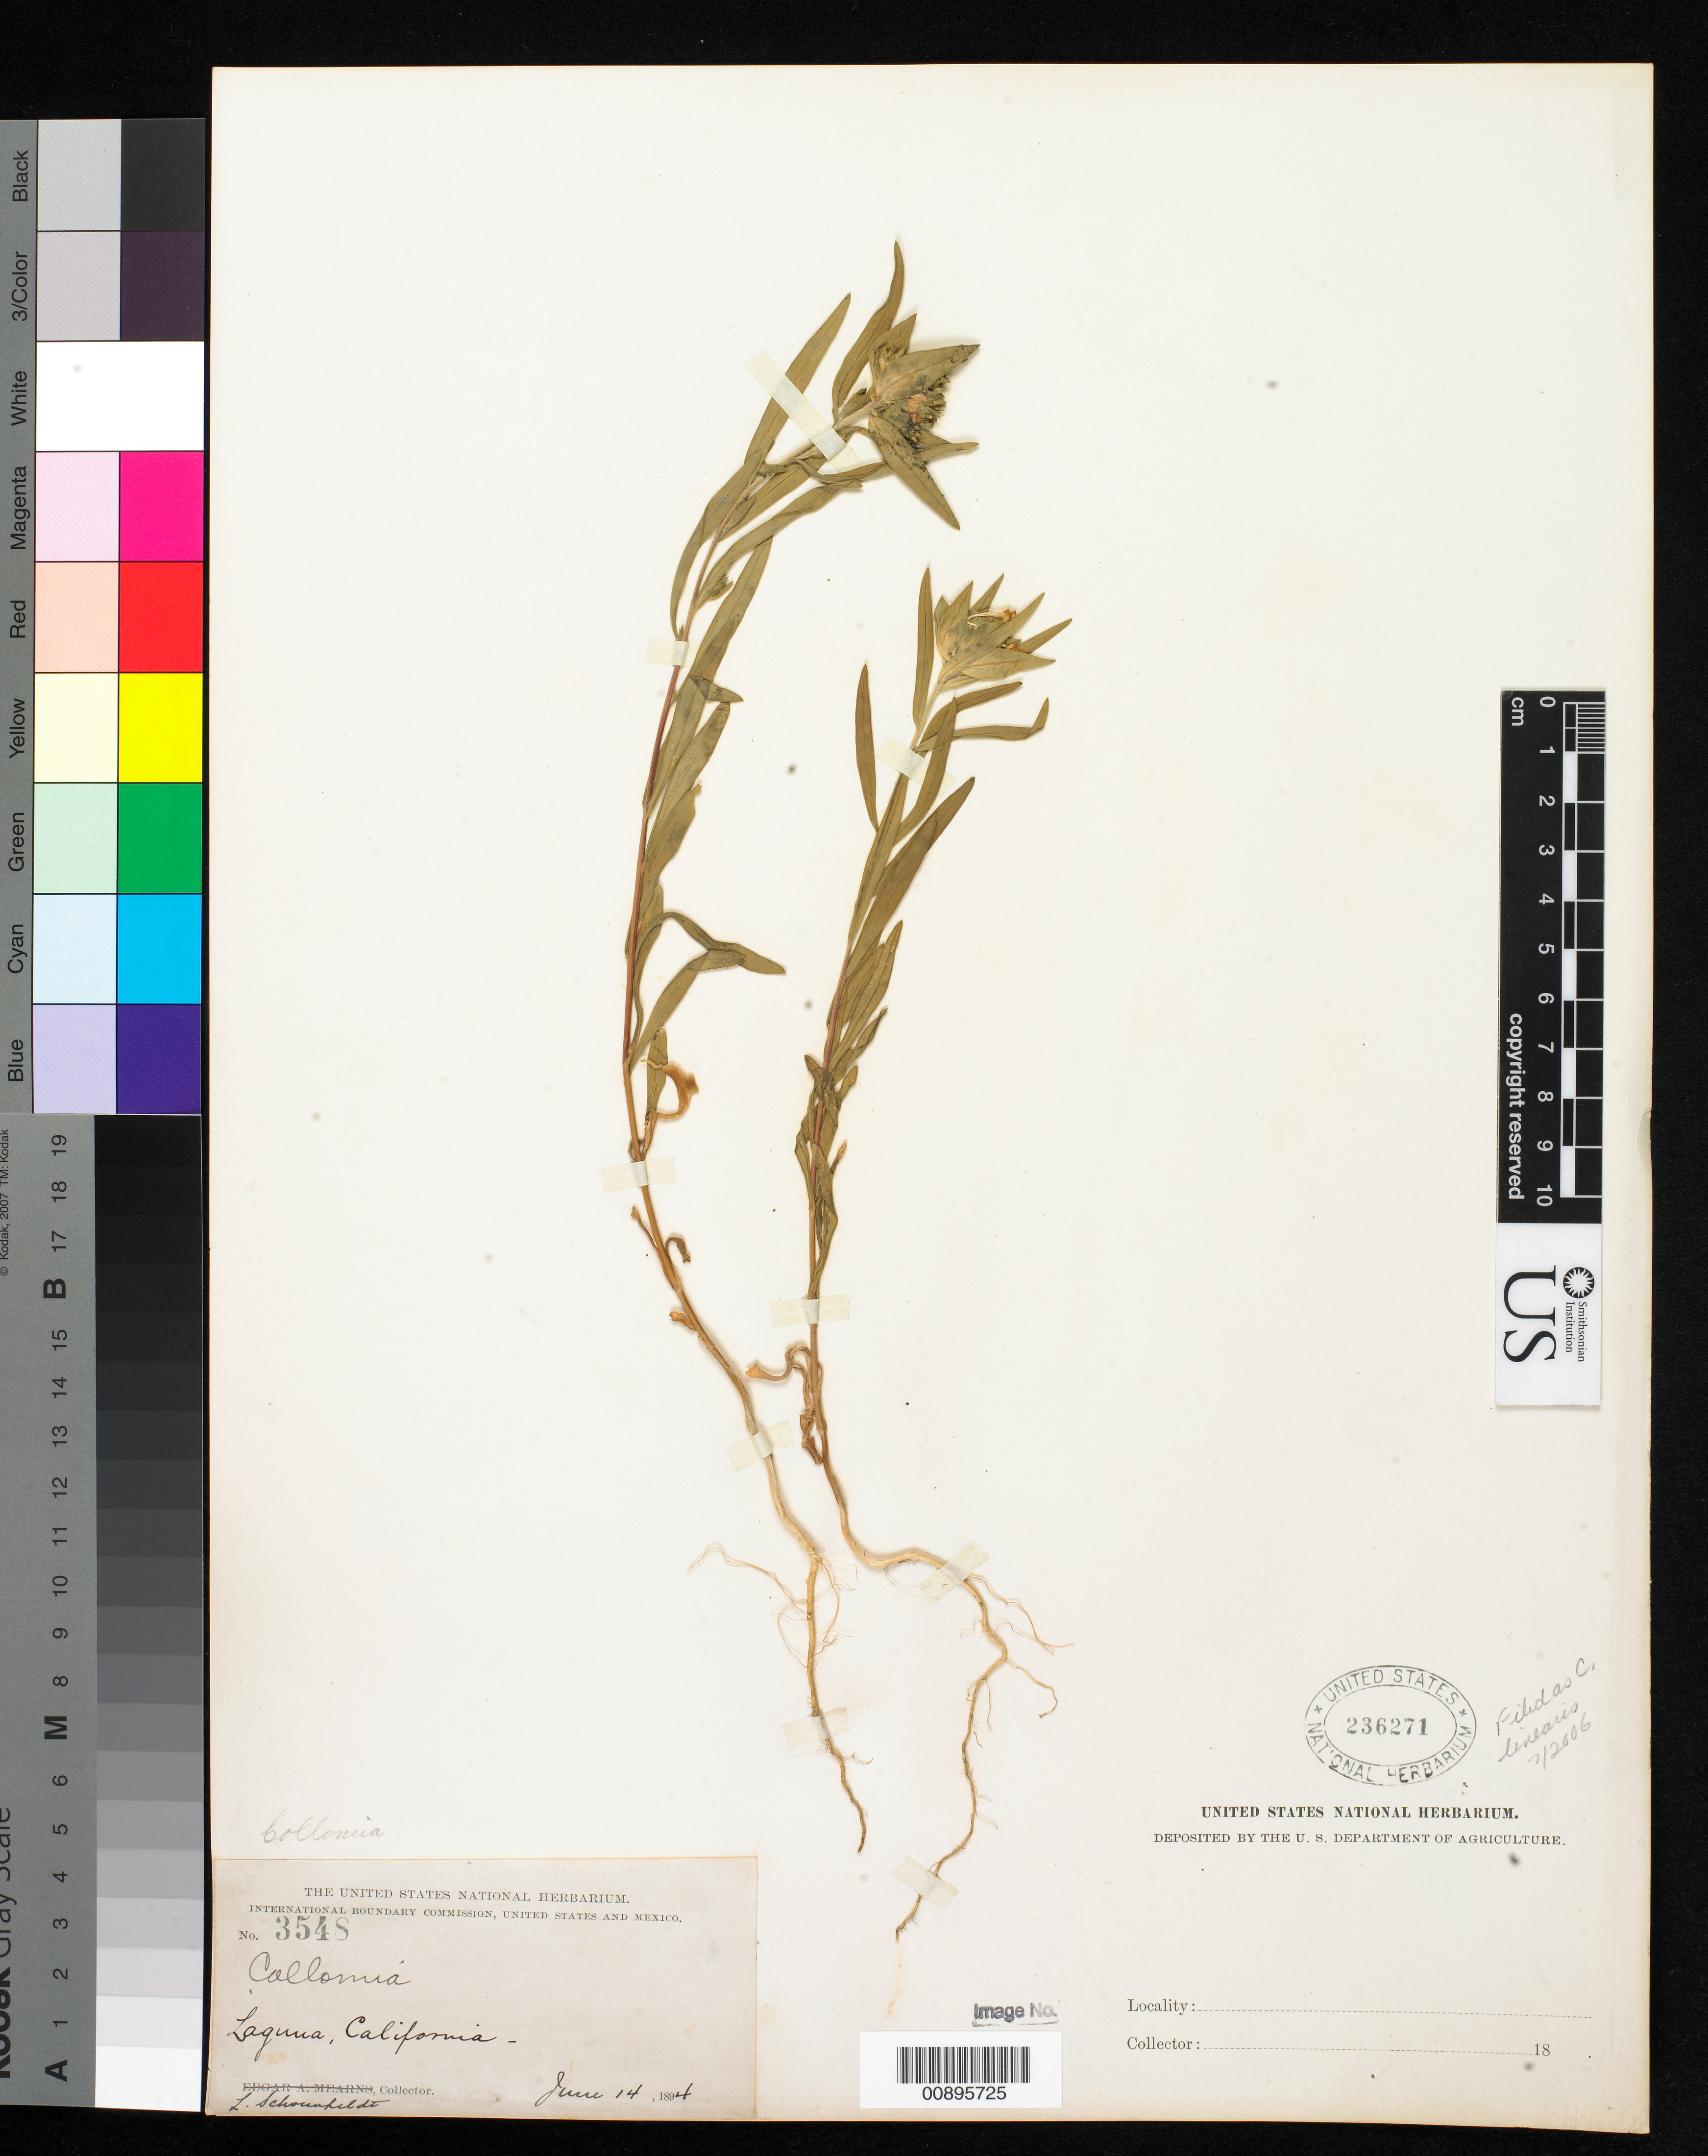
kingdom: Plantae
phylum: Tracheophyta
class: Magnoliopsida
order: Ericales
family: Polemoniaceae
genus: Collomia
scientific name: Collomia linearis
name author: Nutt.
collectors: L. Schoenfeldt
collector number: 3548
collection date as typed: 14 Jun 1894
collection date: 1894-06-14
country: United States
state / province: California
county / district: Orange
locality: Laguna, California.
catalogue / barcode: US 236271